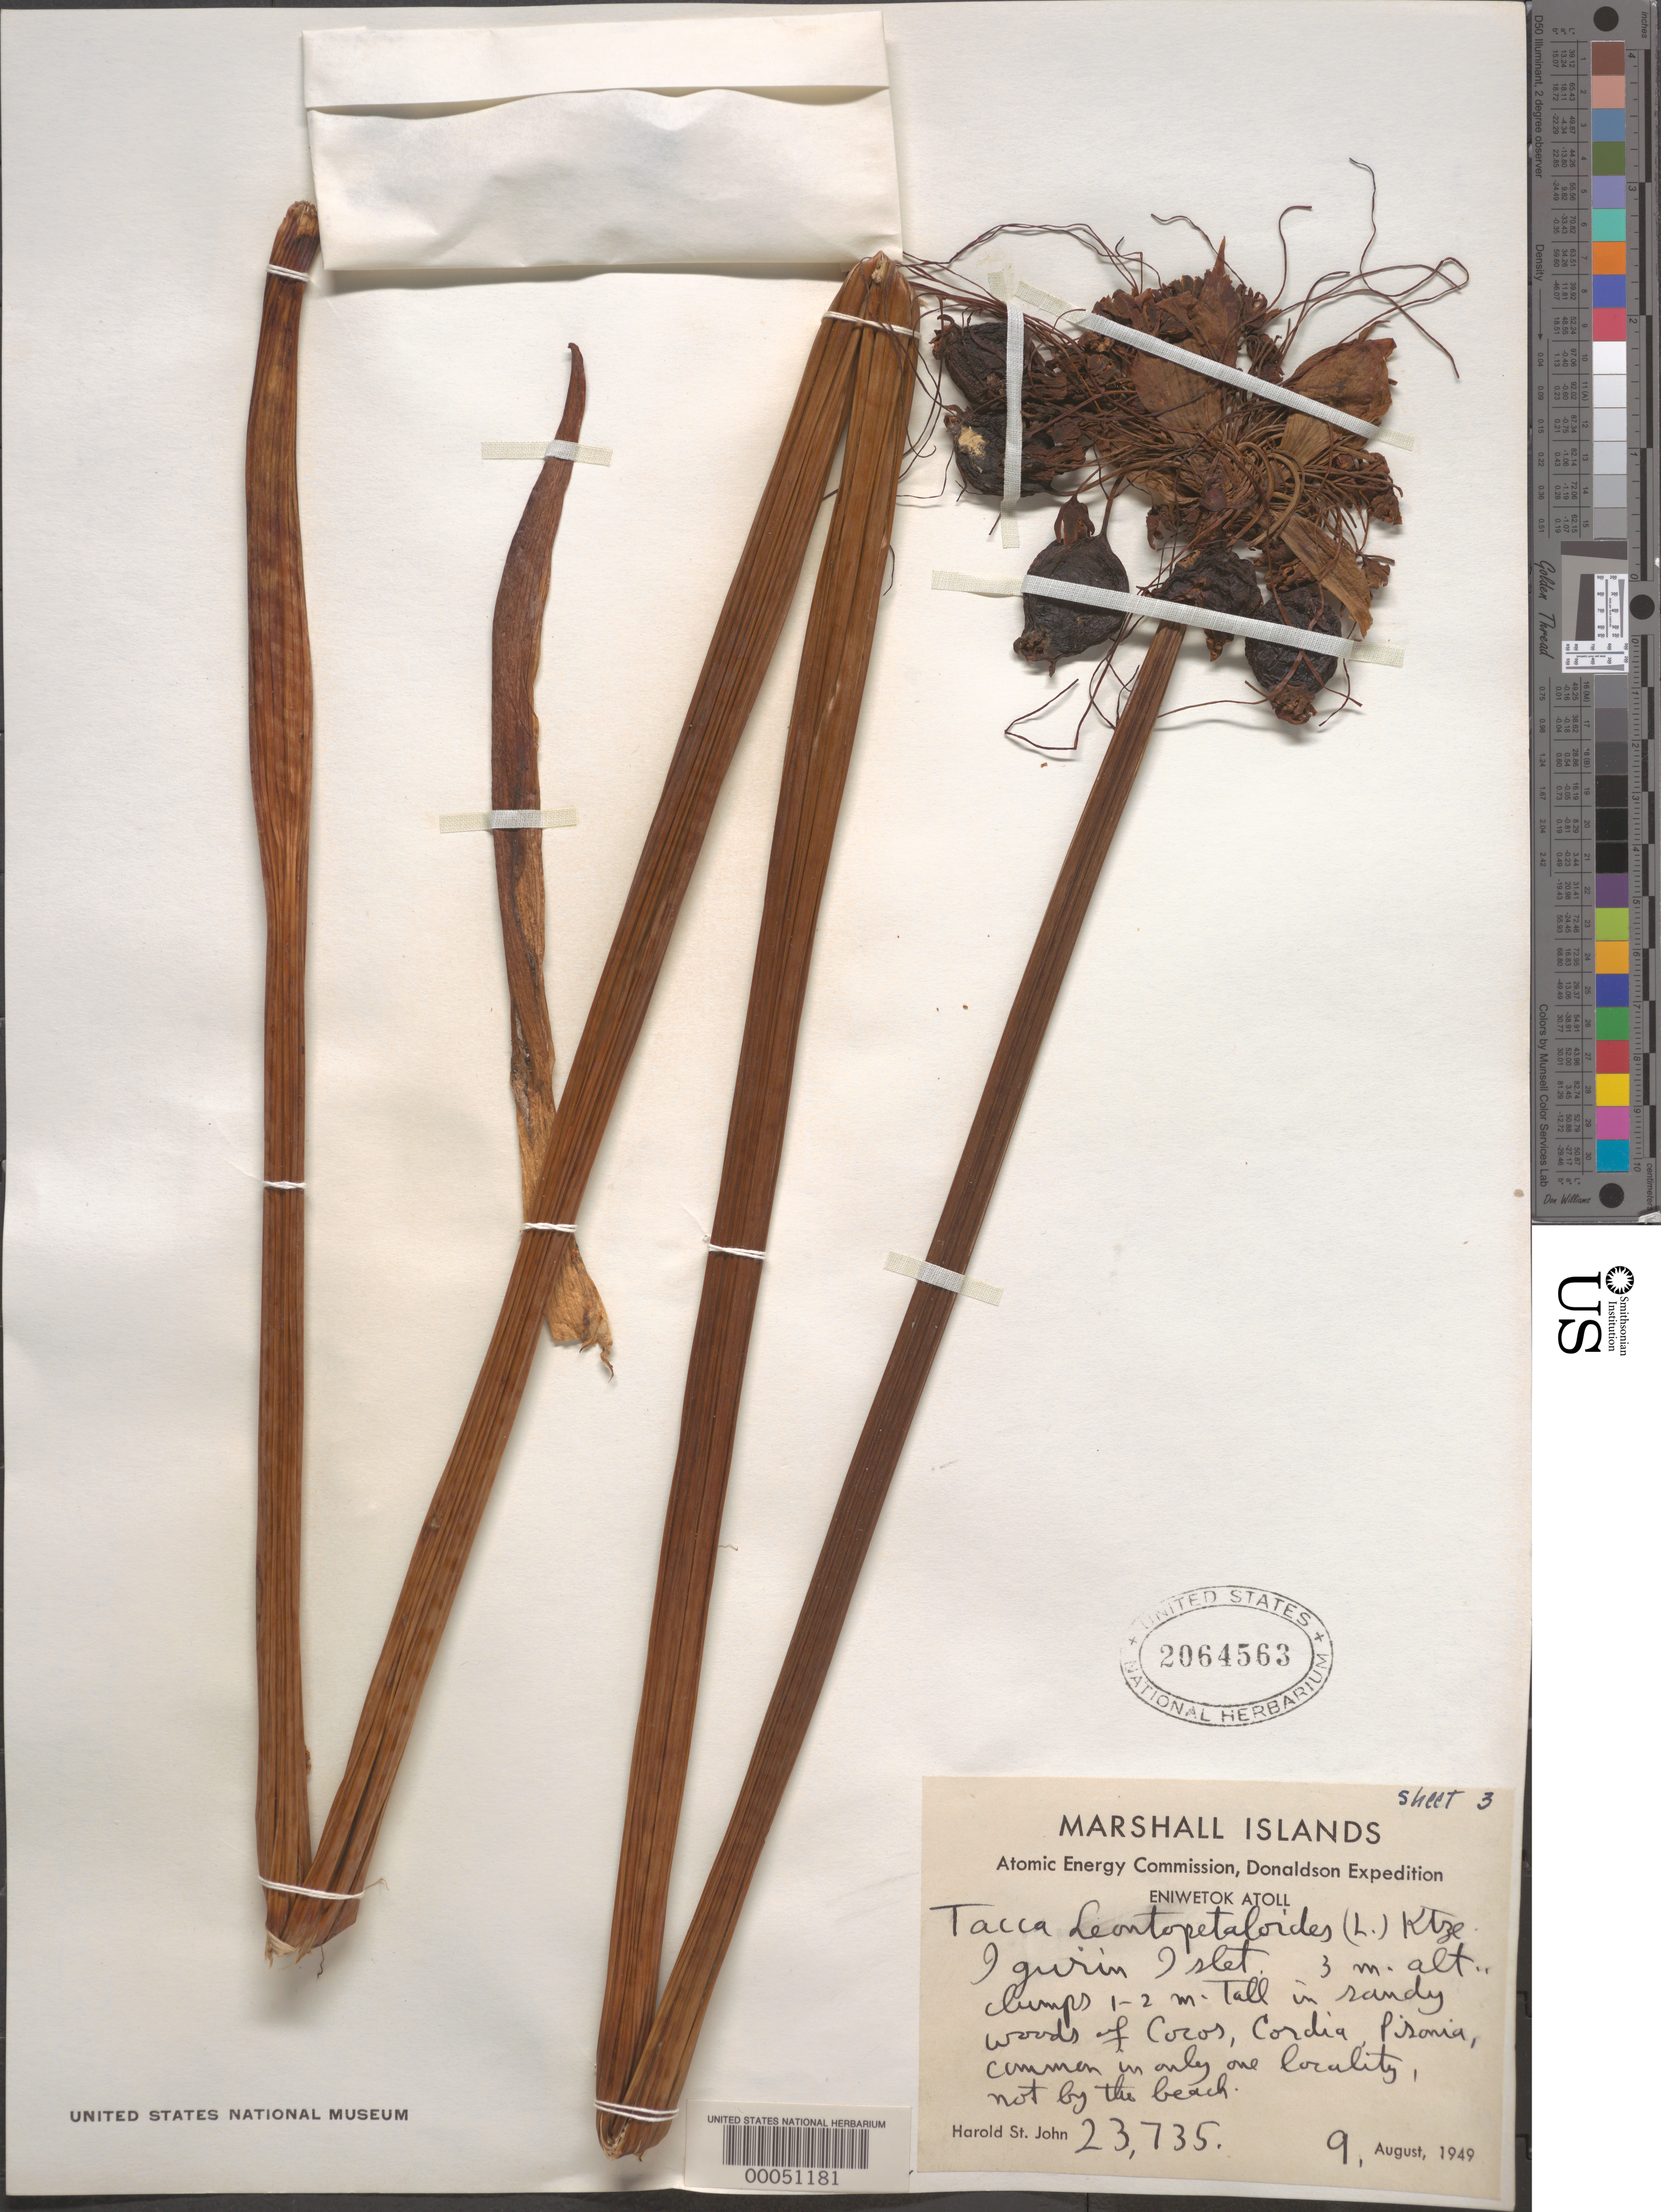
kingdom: Plantae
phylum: Tracheophyta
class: Liliopsida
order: Dioscoreales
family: Dioscoreaceae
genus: Tacca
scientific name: Tacca leontopetaloides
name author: (L.) Kuntze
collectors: H. St. John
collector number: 23735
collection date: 1949-08-09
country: Marshall Islands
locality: Eniwetok Atoll. Igurin Islet.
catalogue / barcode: US 2064563